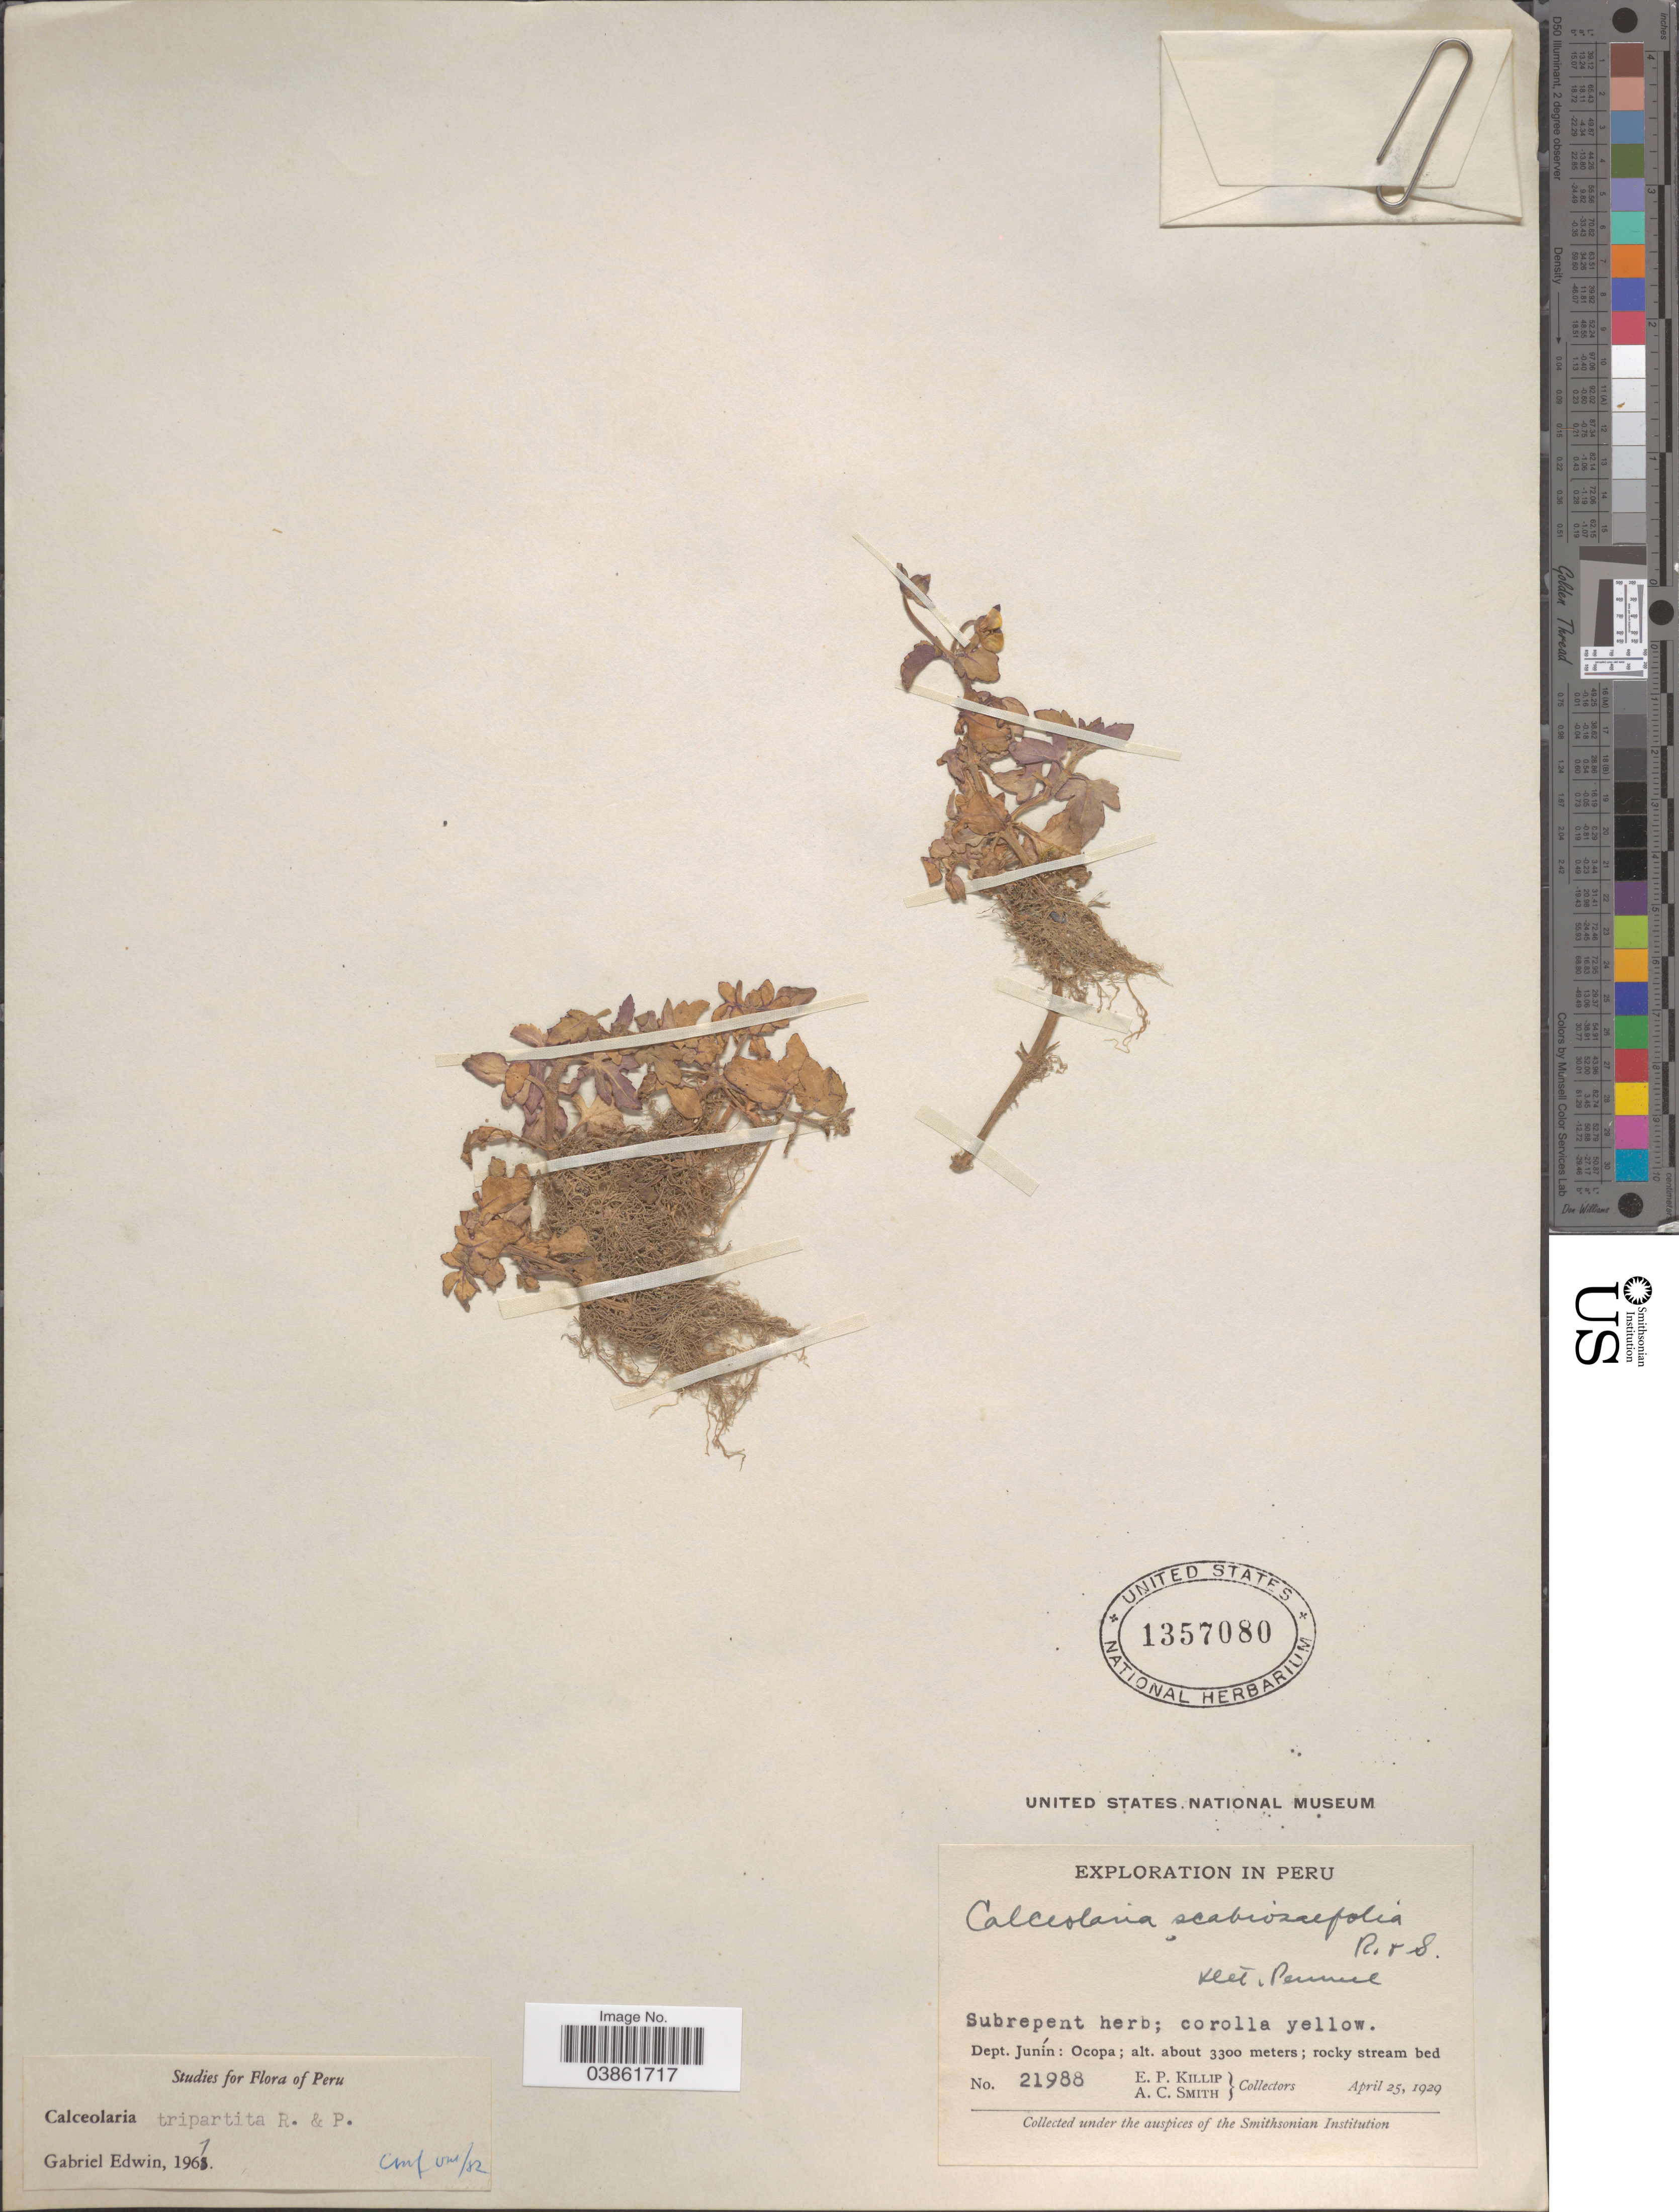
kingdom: Plantae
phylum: Tracheophyta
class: Magnoliopsida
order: Lamiales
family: Calceolariaceae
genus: Calceolaria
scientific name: Calceolaria tripartita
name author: Ruiz & Pav.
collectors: E. P. Killip & A. C. Smith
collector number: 21988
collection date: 1929-04-25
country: Peru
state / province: Junín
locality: Dept. Junín: Ocopa.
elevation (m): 3300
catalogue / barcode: US 1357080